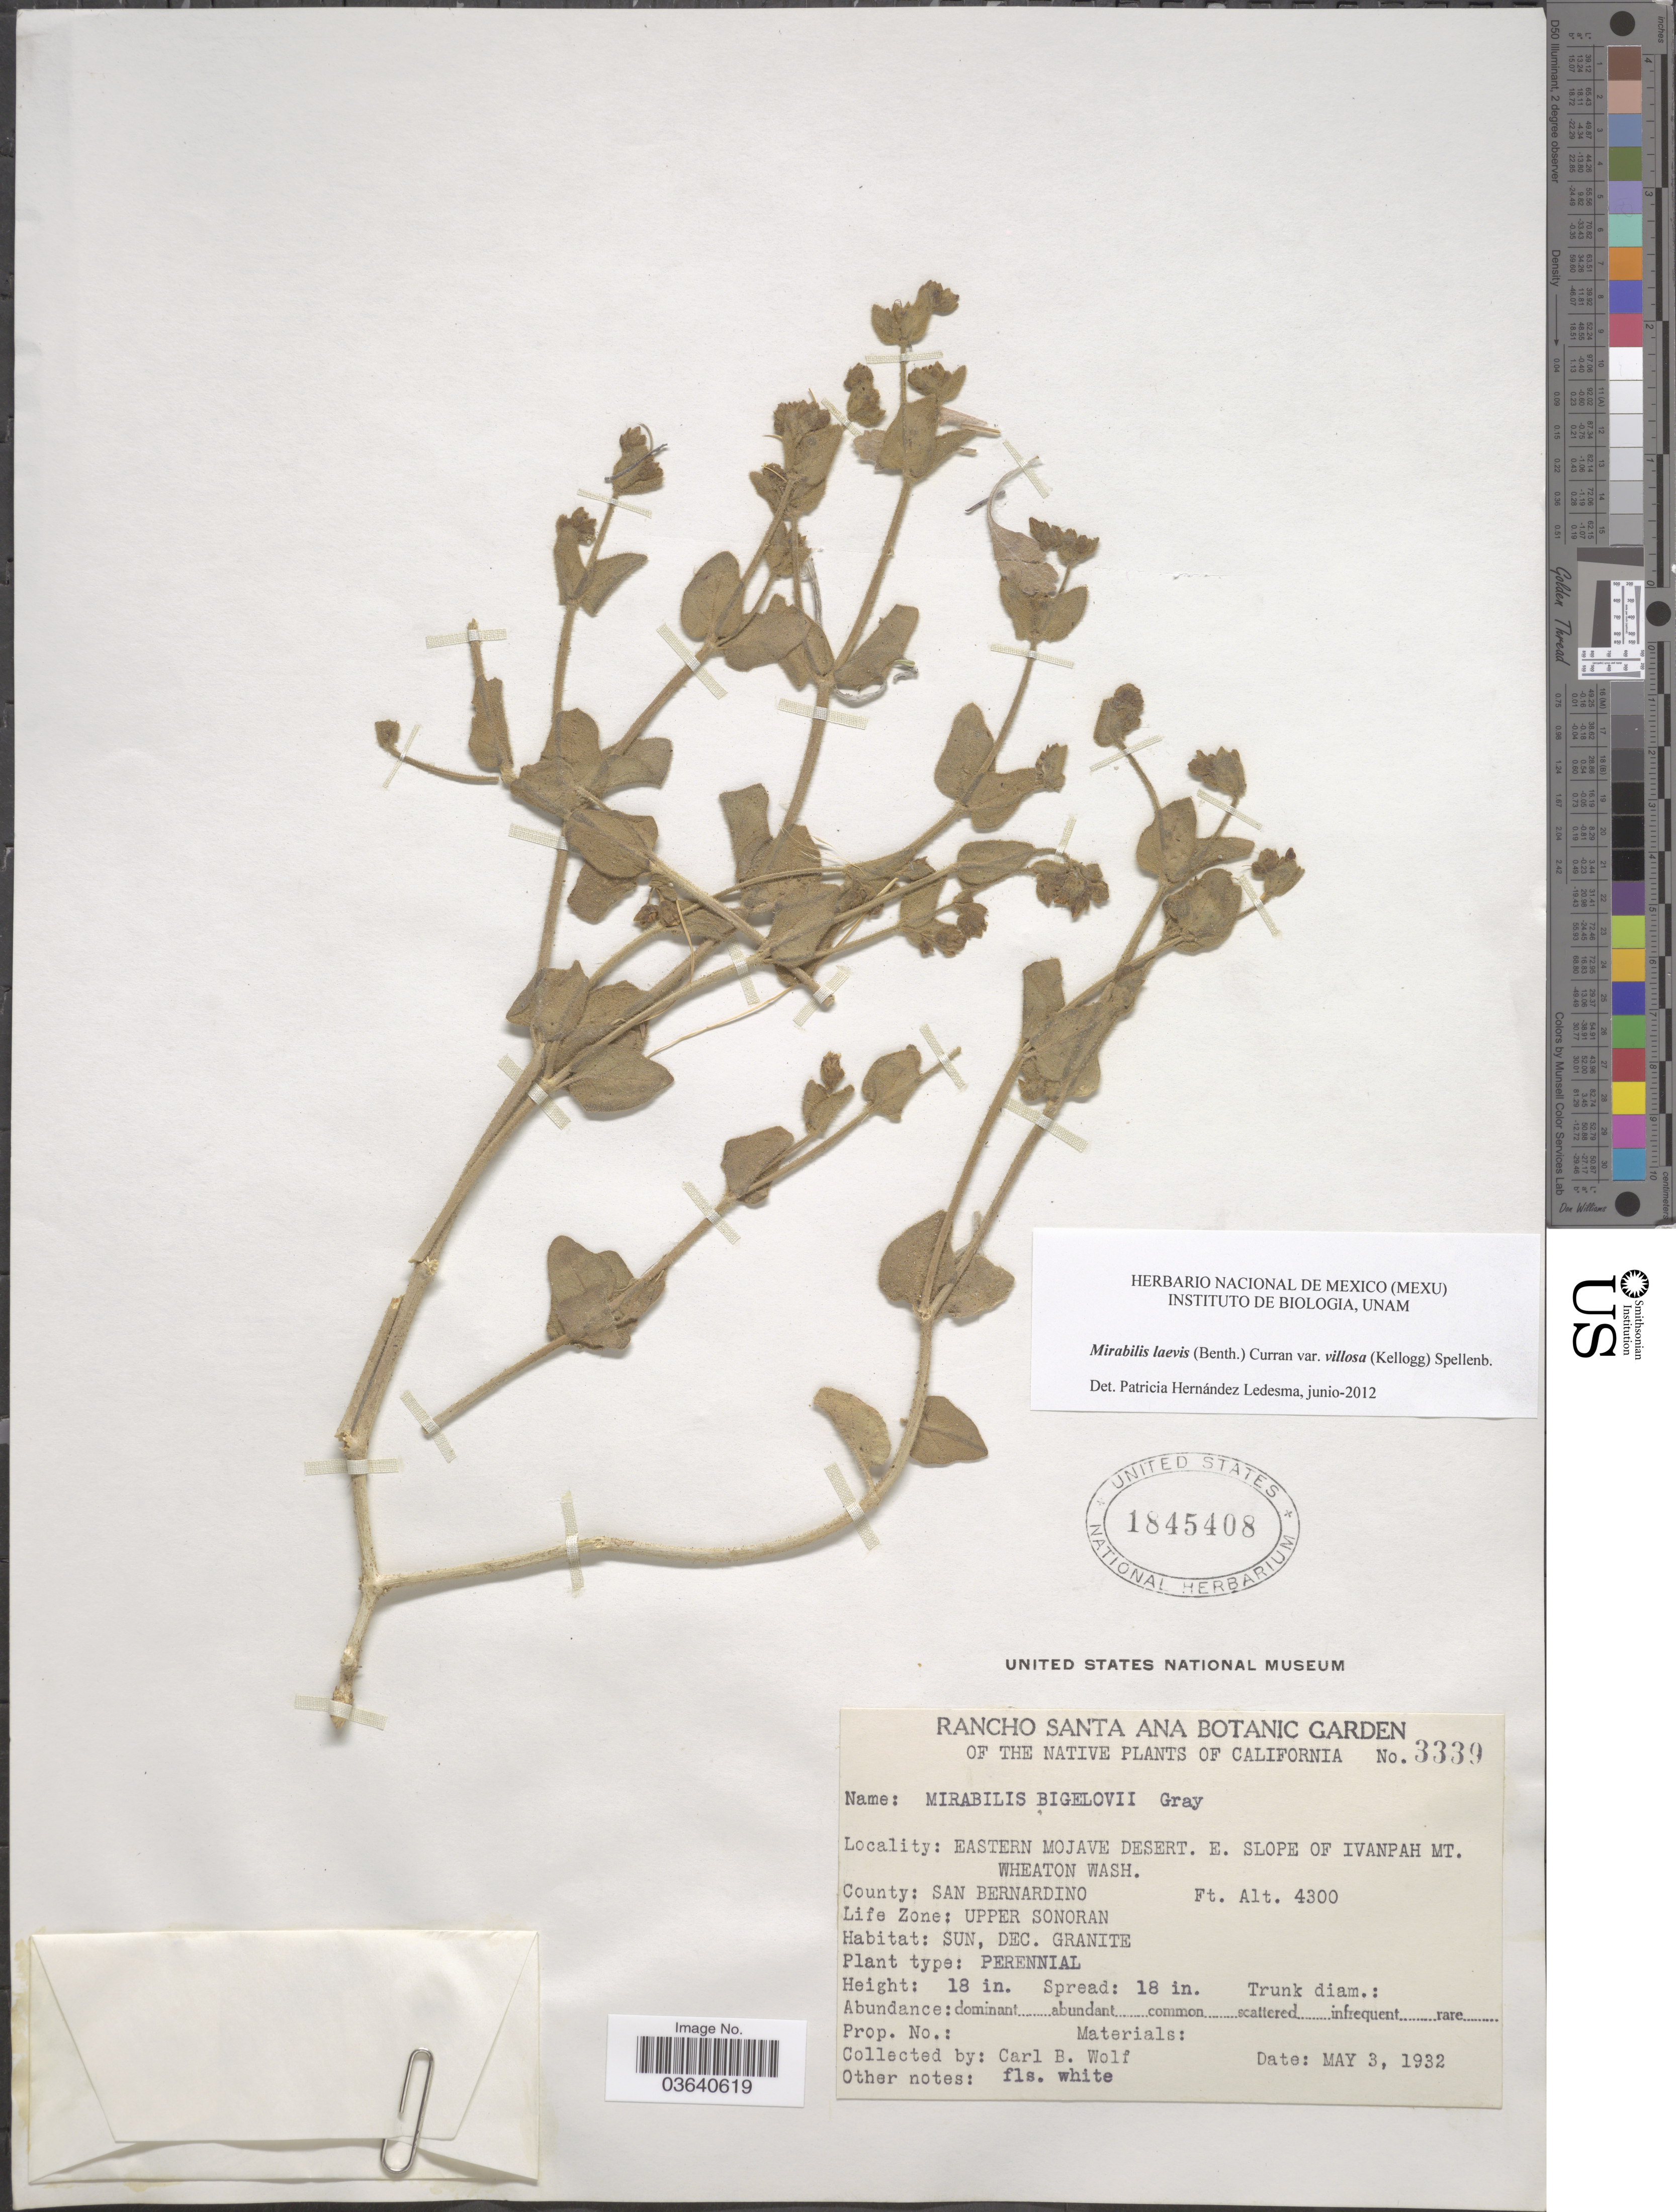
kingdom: Plantae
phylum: Tracheophyta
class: Magnoliopsida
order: Caryophyllales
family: Nyctaginaceae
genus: Mirabilis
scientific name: Mirabilis laevis var. villosa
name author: (Kellogg) Spellenb.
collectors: C. B. Wolf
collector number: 3339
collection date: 1932-05-03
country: United States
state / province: California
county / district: San Bernardino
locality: Eastern Mojave Desert. E. slope of Ivanpah mt. Wheaton Wash. County: San Bernardino, Life Zone: Upper Sonoran.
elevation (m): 1311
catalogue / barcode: US 1845408